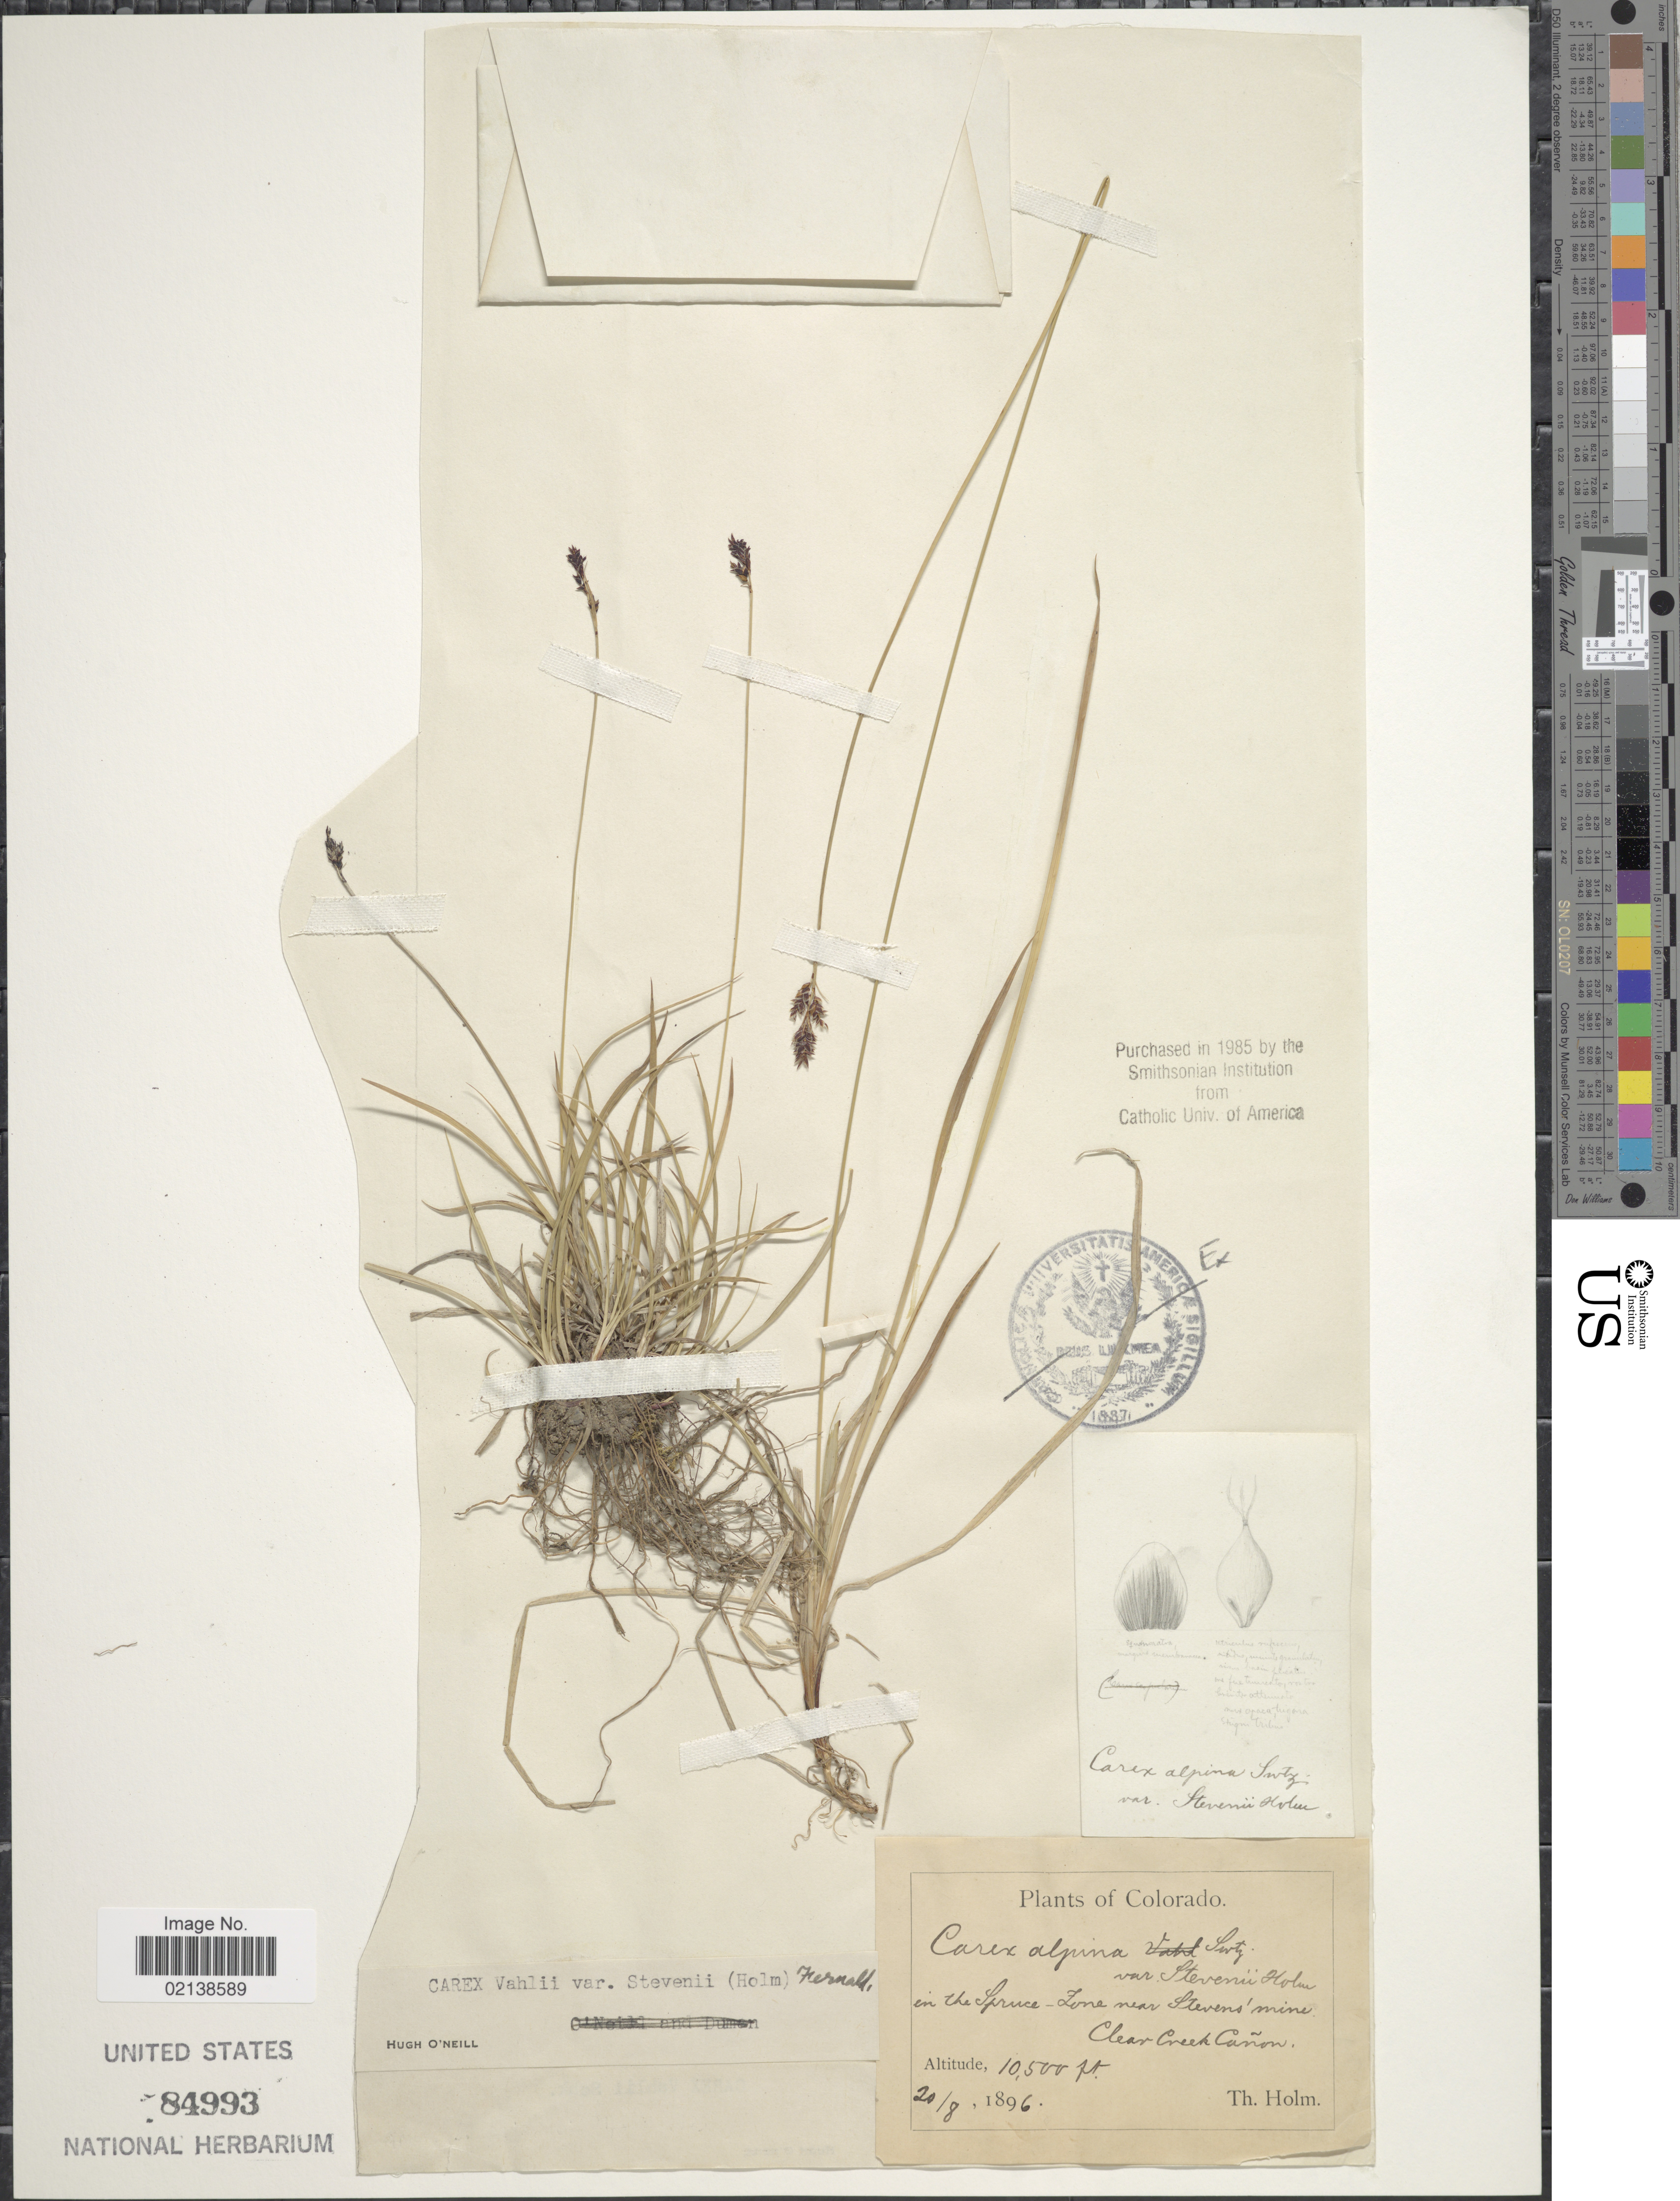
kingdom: Plantae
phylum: Tracheophyta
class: Liliopsida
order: Poales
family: Cyperaceae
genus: Carex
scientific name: Carex stevenii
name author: (Holm) Kalela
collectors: T. Holm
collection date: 1896-08-20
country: United States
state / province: Colorado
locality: In the Spruce-Zone near Stevens mine, Clear Creek Canon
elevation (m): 3200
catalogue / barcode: US 84993